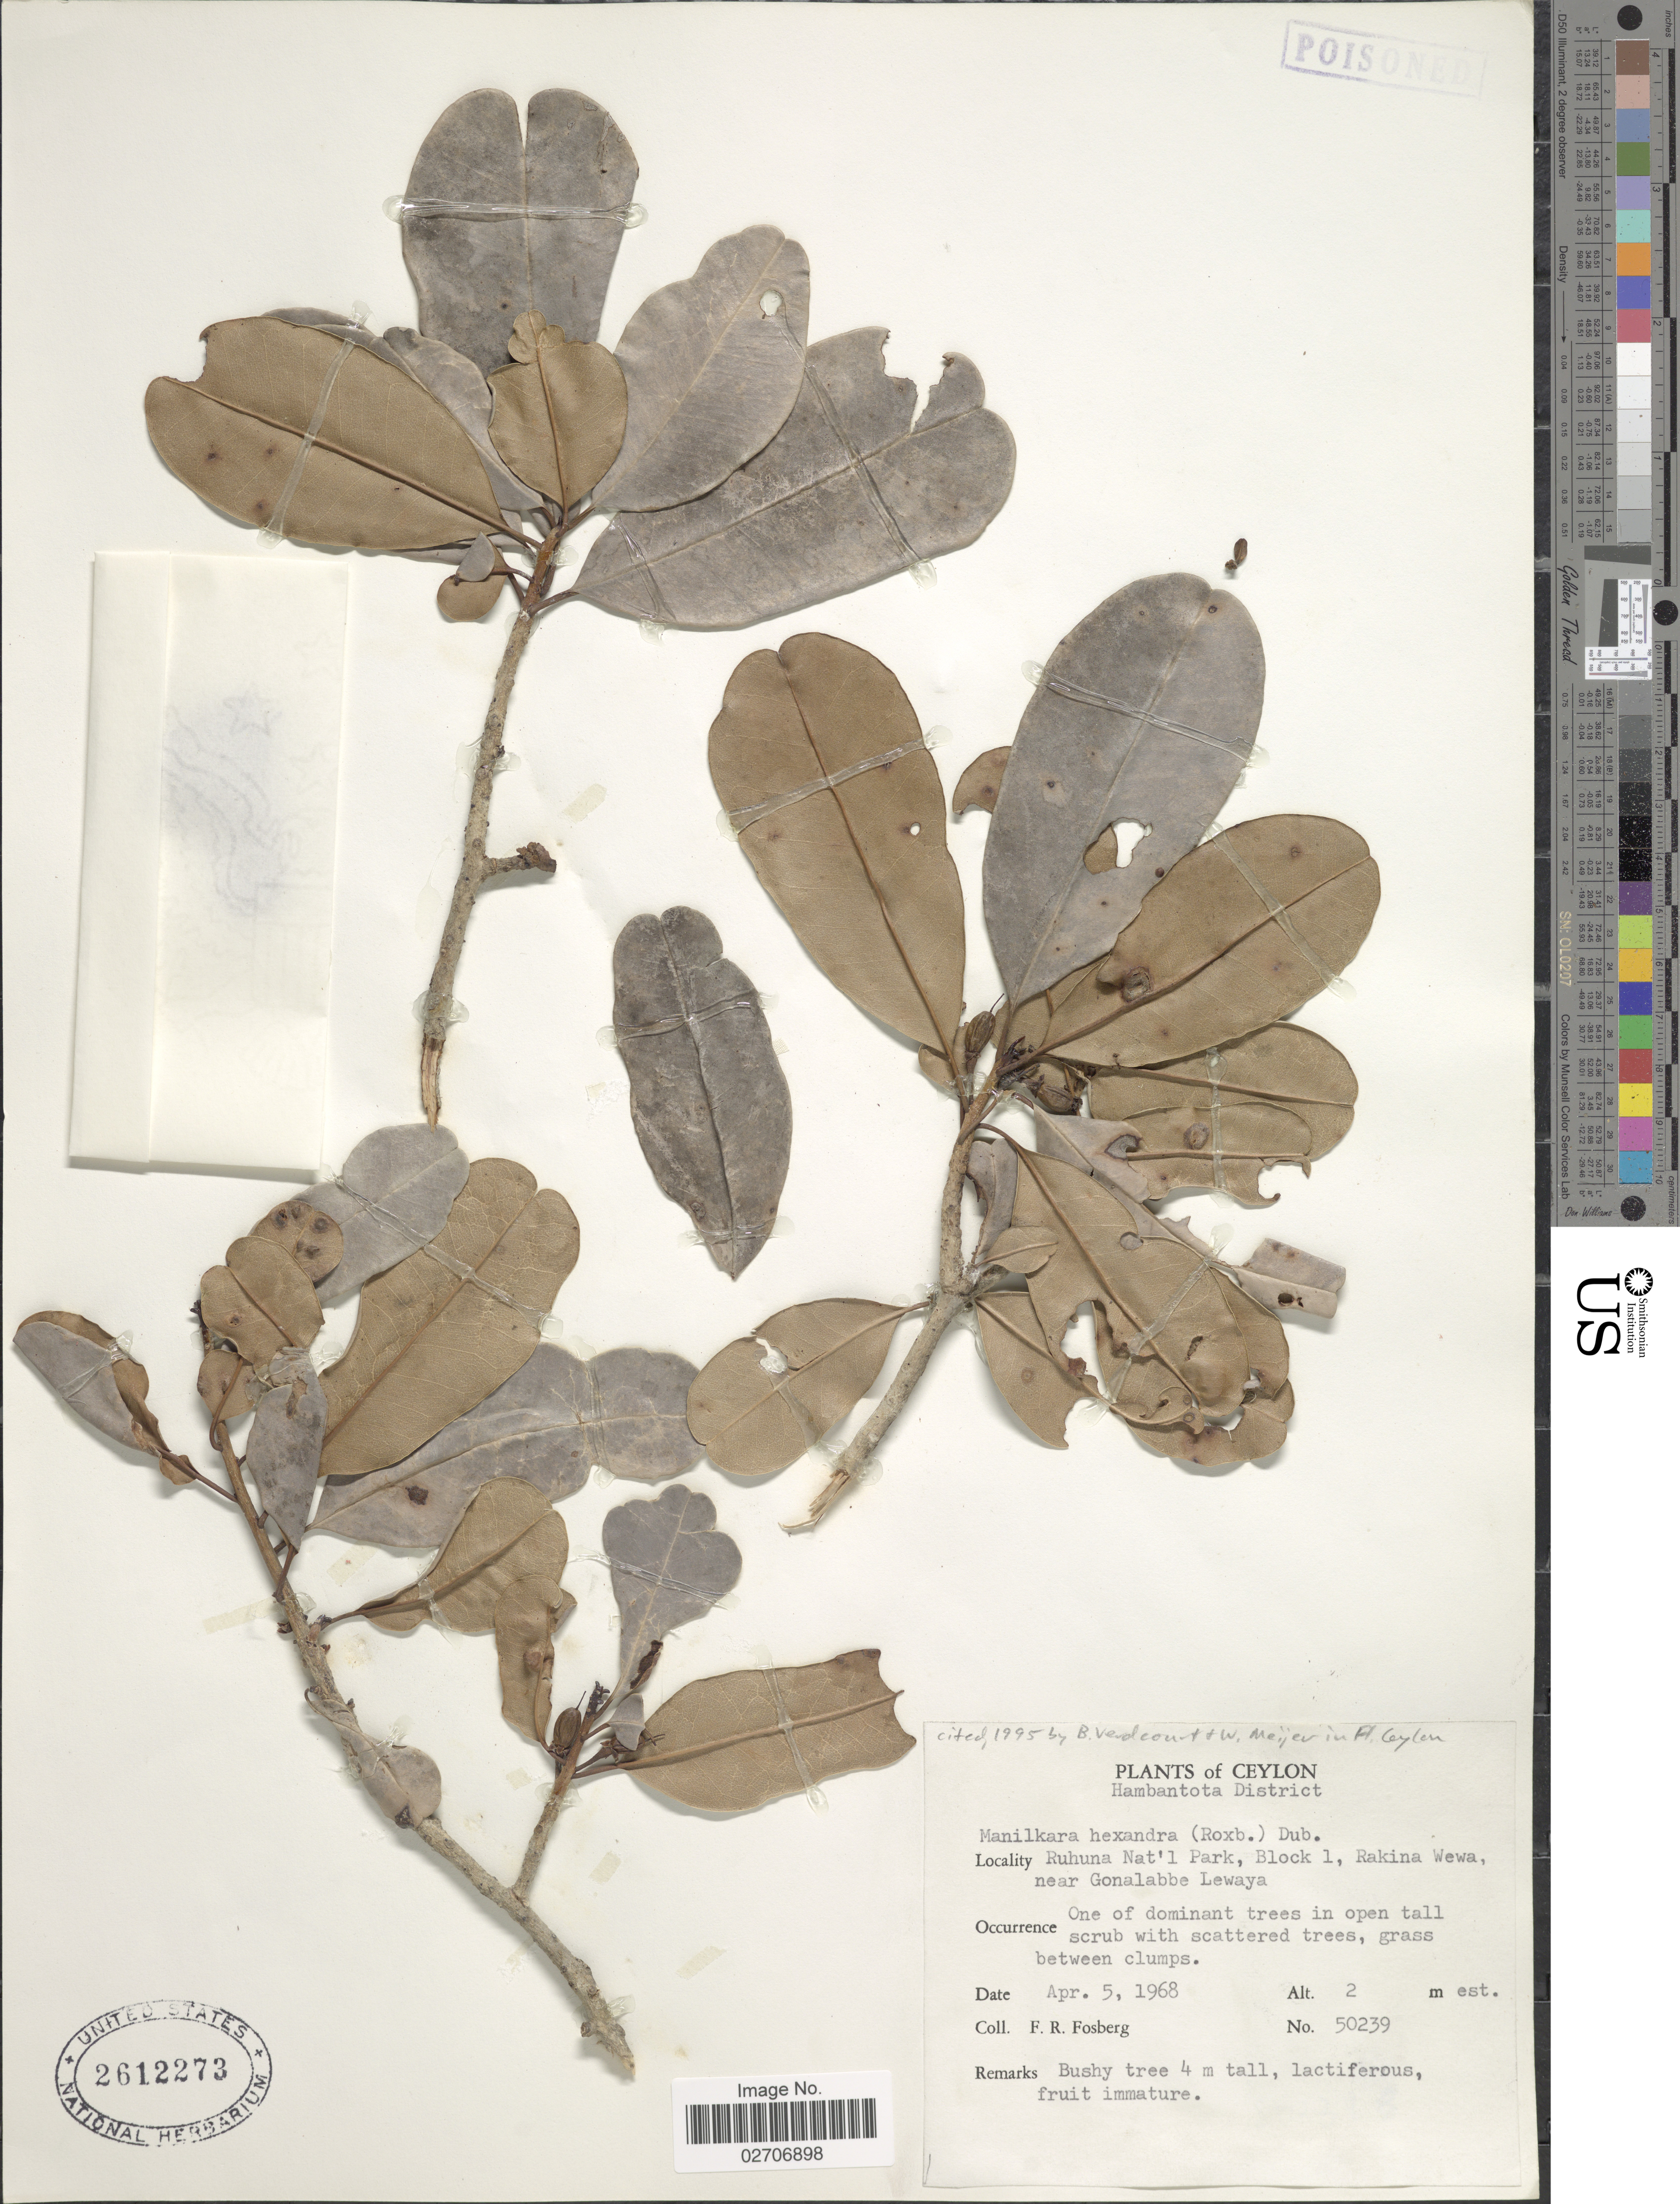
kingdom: Plantae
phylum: Tracheophyta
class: Magnoliopsida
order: Ericales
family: Sapotaceae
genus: Manilkara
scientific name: Manilkara hexandra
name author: (Roxb.) Dubard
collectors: F. R. Fosberg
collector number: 50239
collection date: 1968-04-05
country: Sri Lanka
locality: Ceylon, Hambantota District, Ruhuna Nat'l Park, Block 1, Rakina Wewa, near Gonalabbe Lewaya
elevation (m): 2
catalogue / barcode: US 2612273